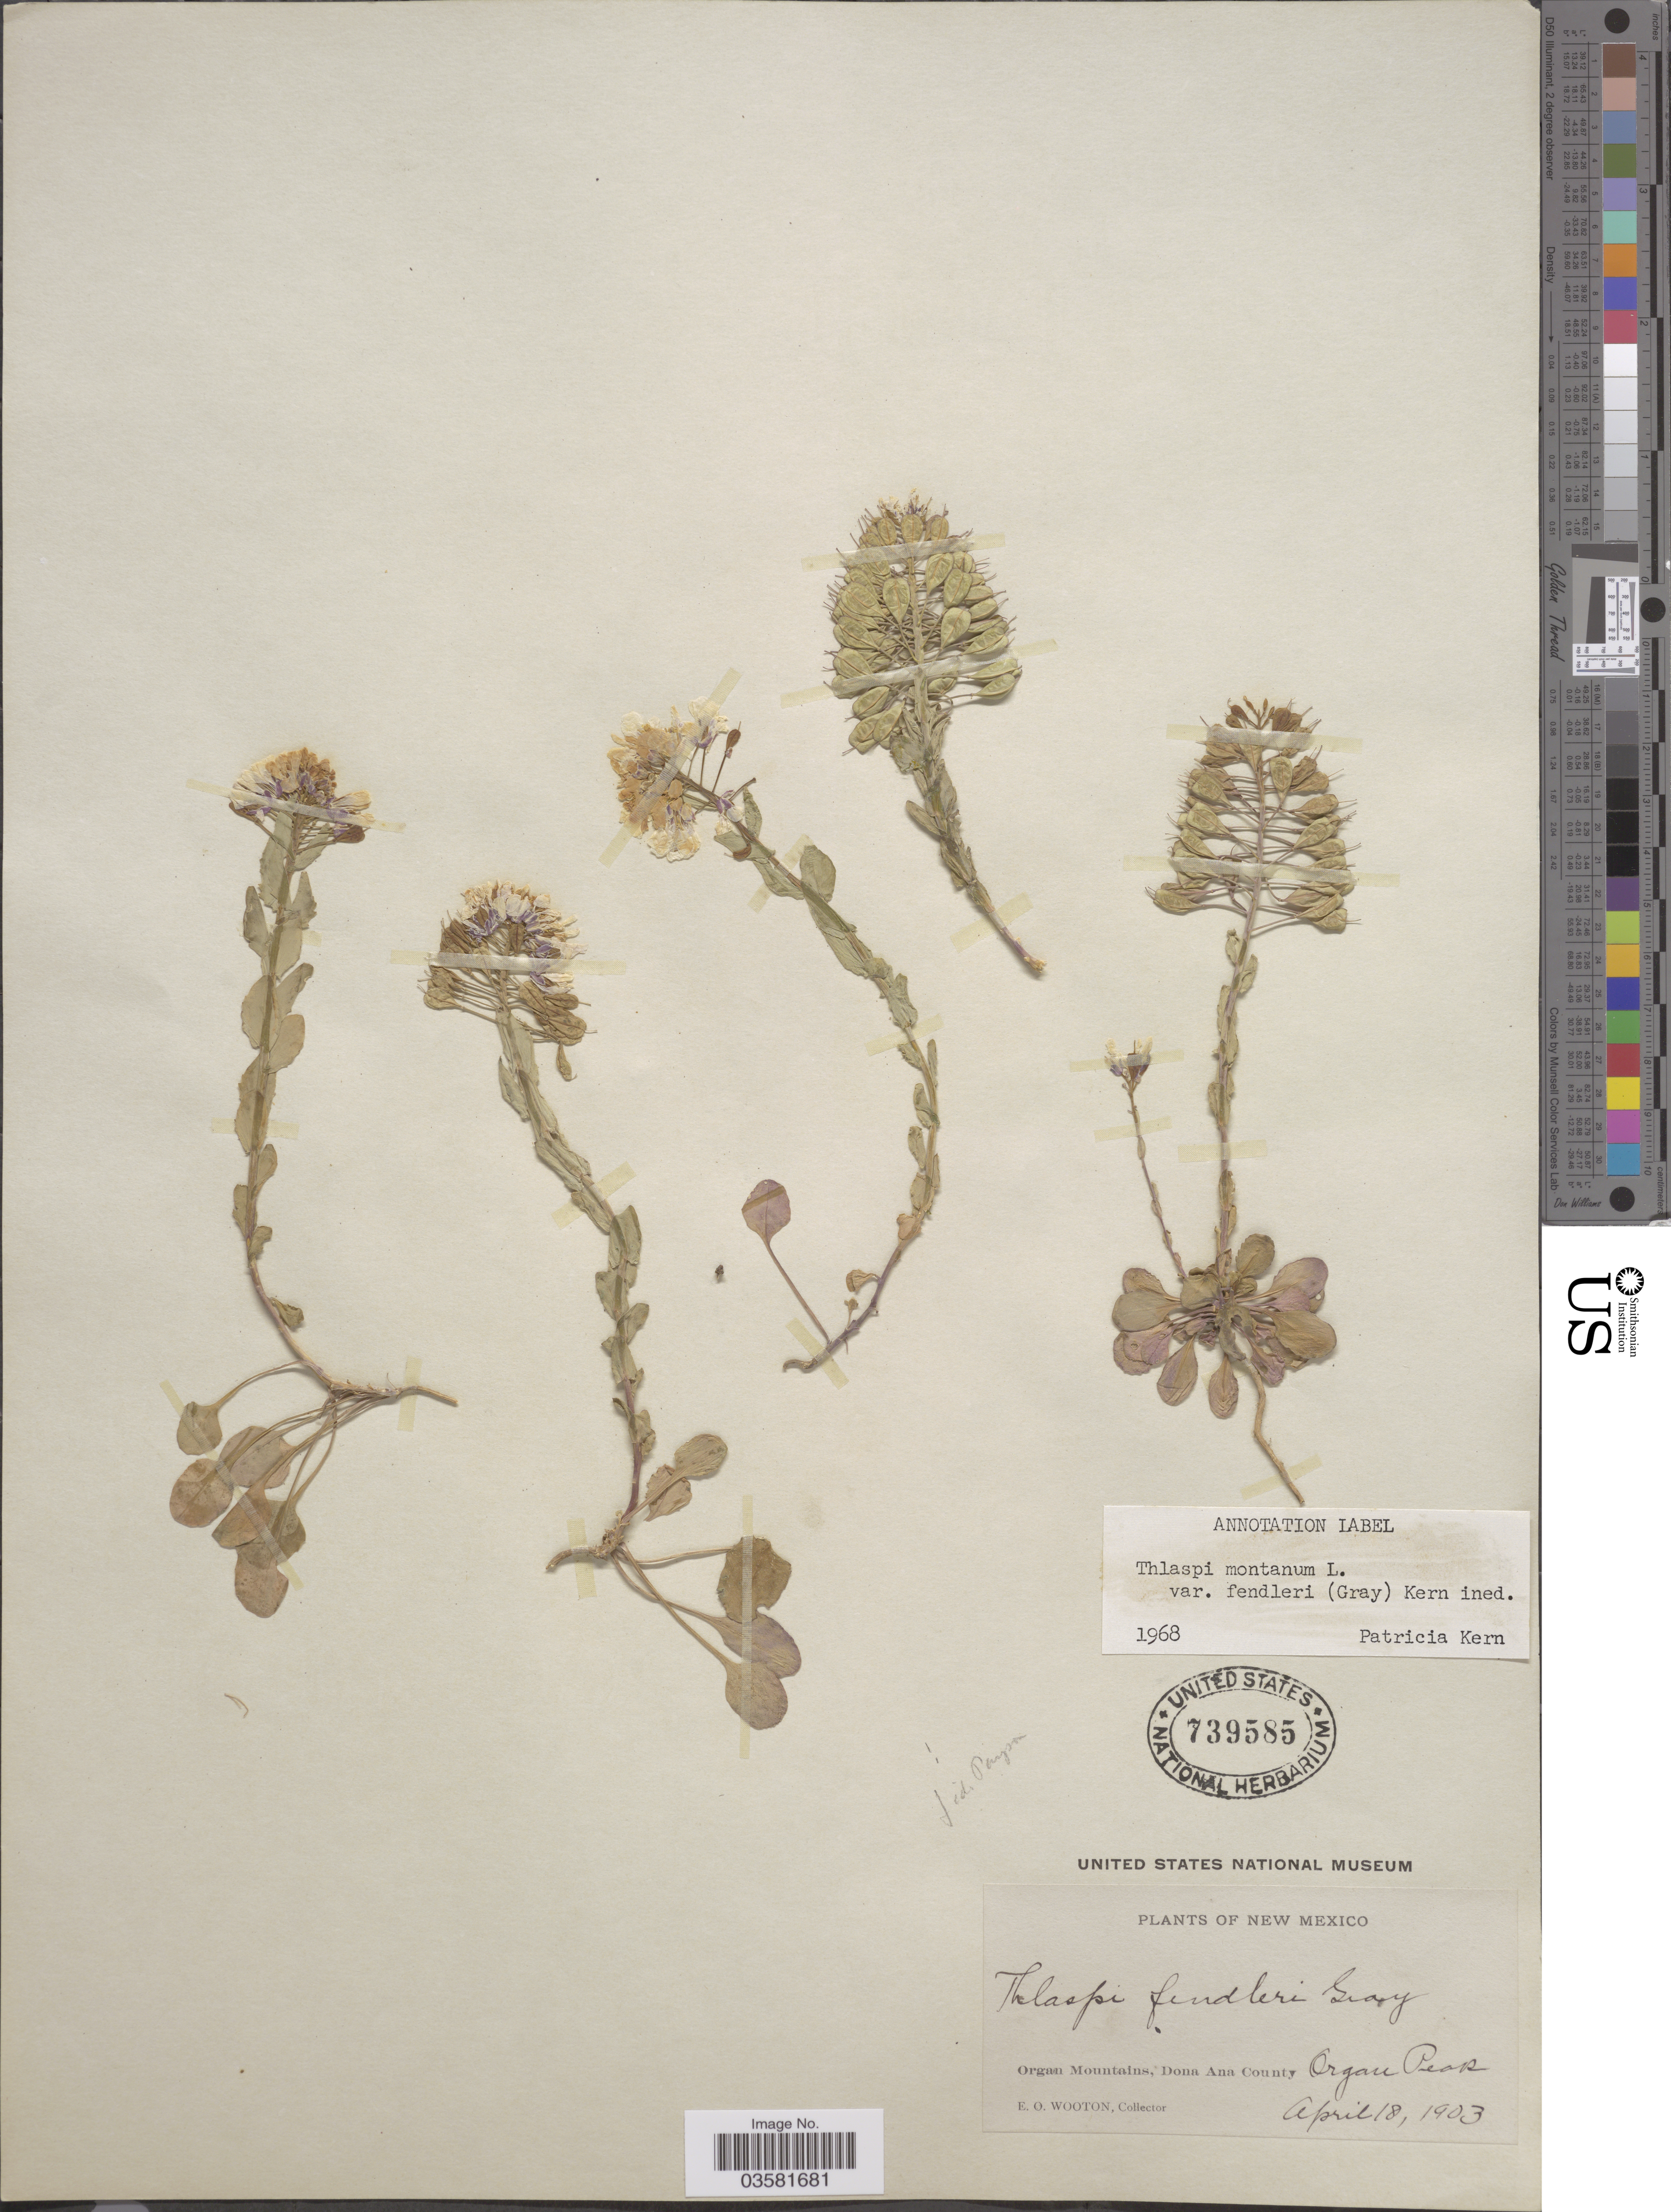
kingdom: Plantae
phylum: Tracheophyta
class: Magnoliopsida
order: Brassicales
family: Brassicaceae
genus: Thlaspi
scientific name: Thlaspi montanum var. fendleri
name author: (A. Gray) P.K. Holmgren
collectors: E. O. Wooton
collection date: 1903-04-18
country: United States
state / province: New Mexico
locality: Organ Mountains, Dona Ana County. Organ Peak.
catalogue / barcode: US 739585